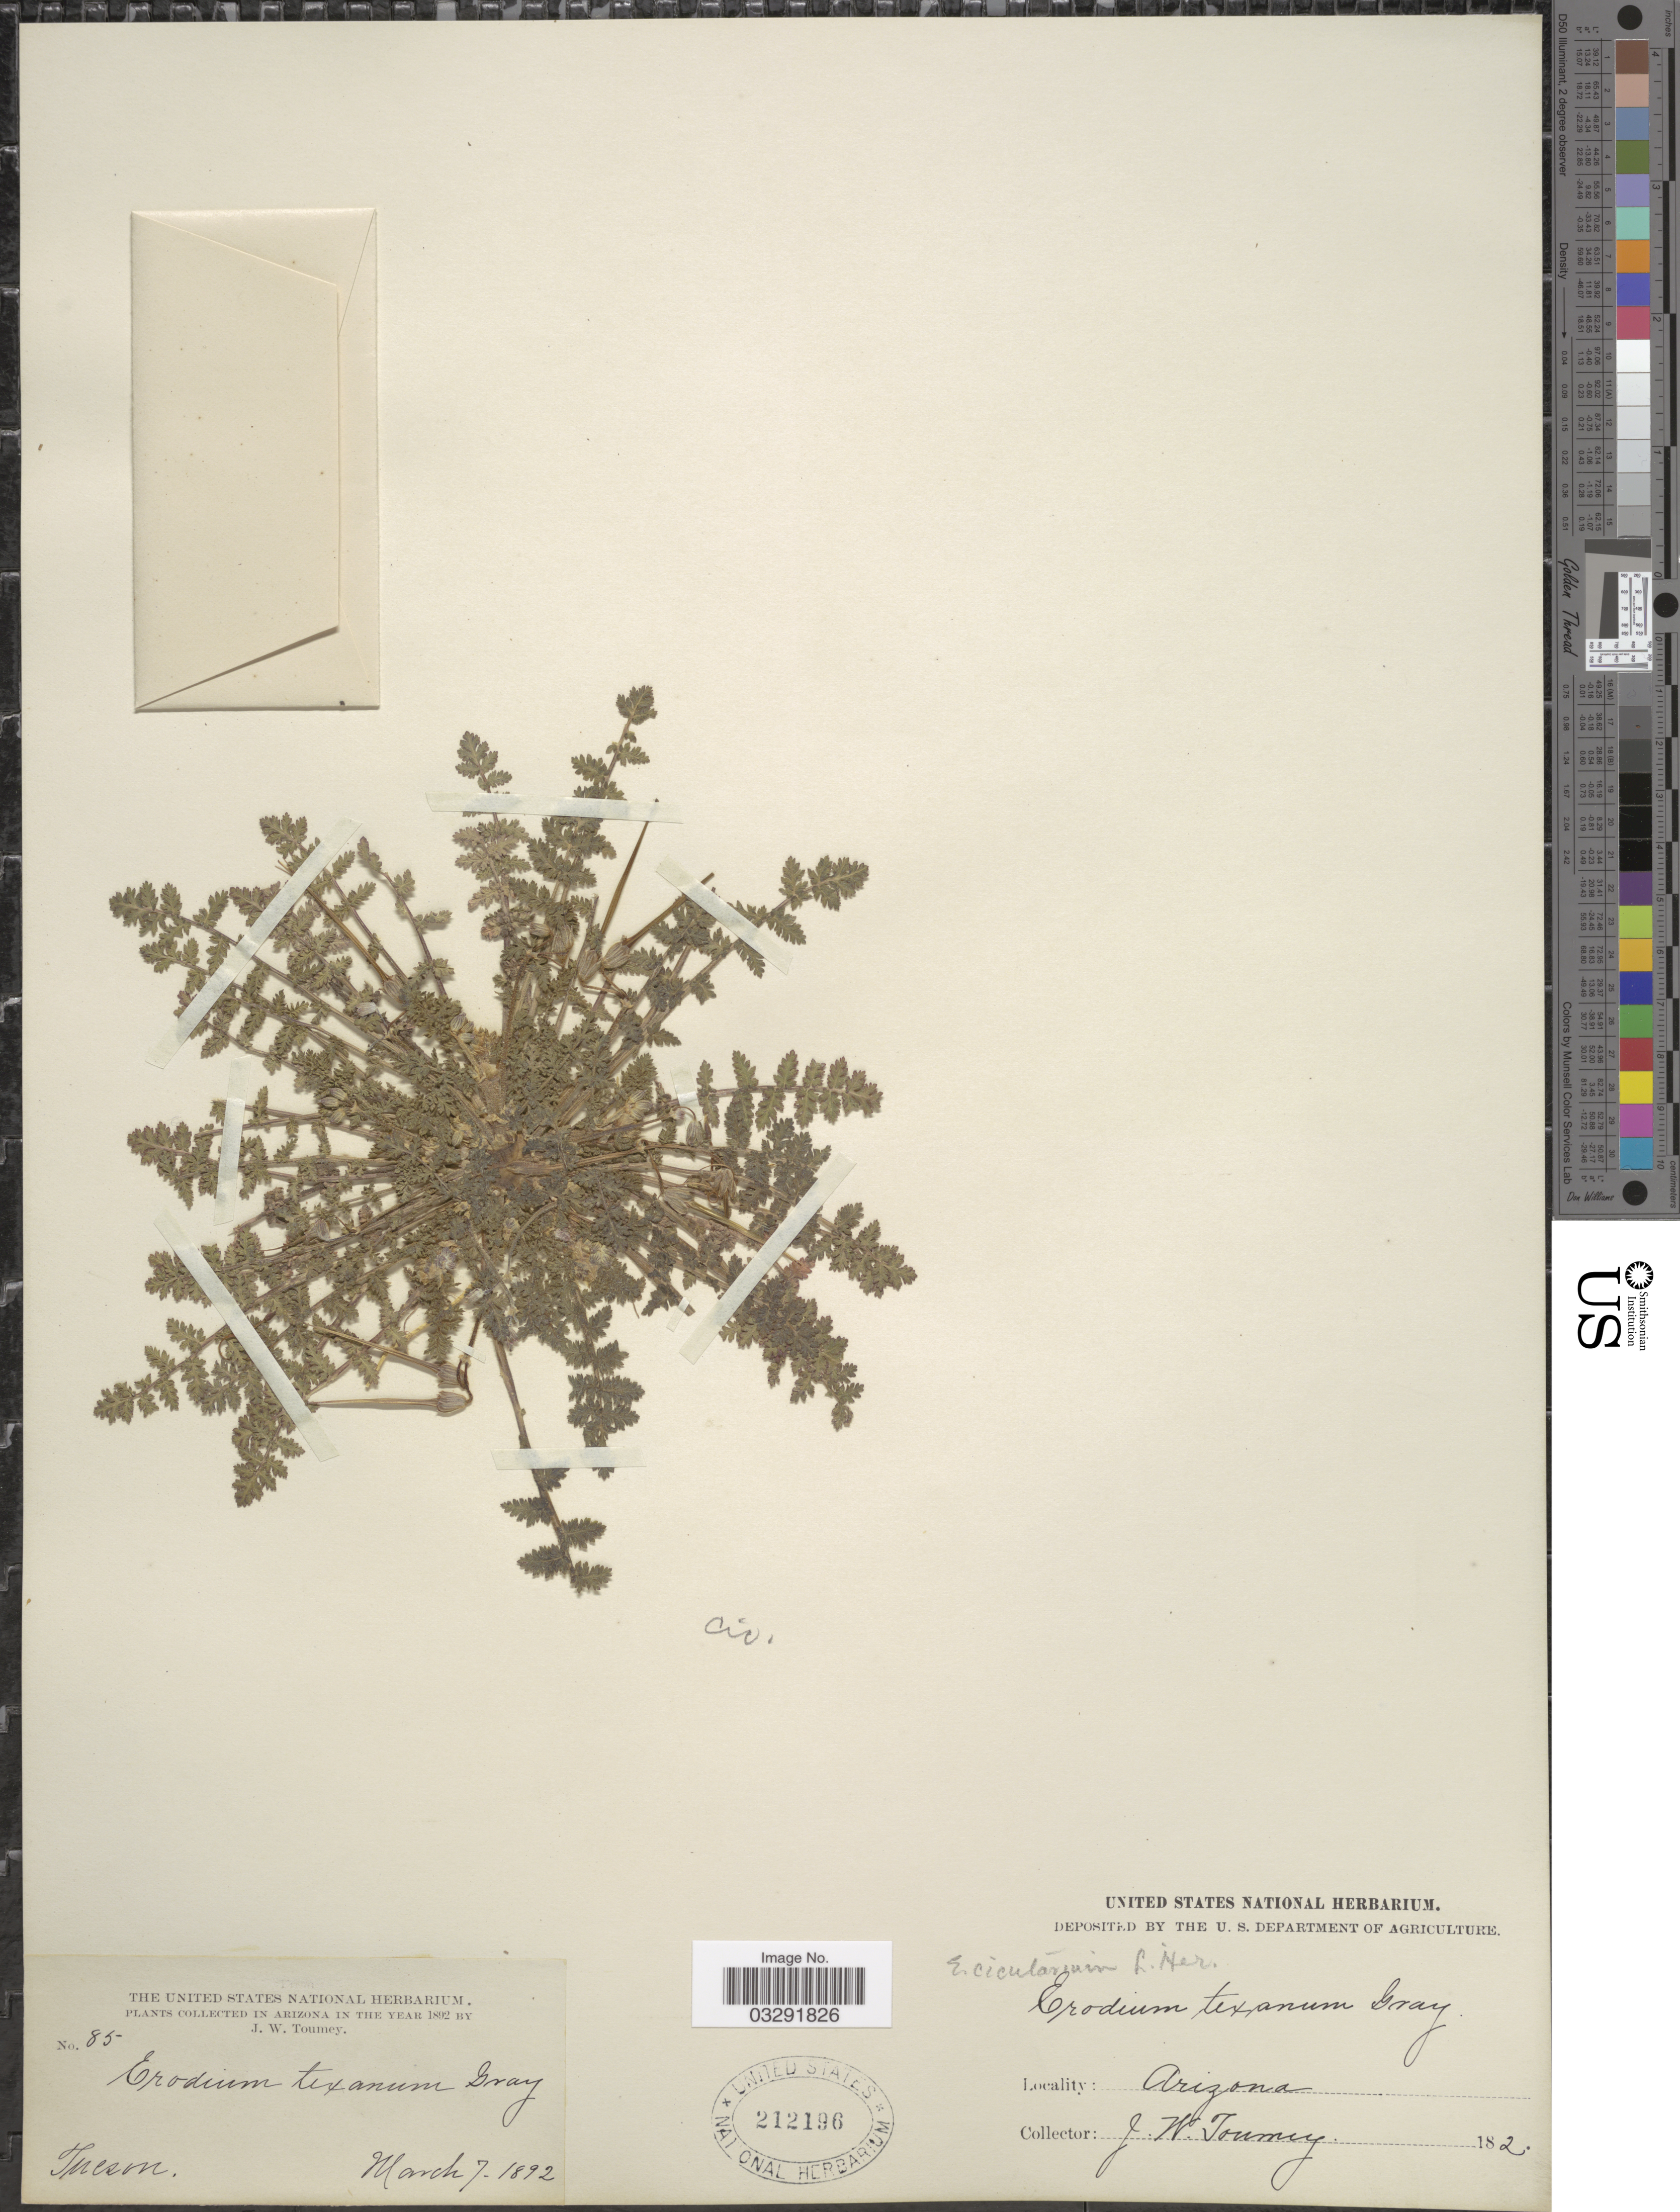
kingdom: Plantae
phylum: Tracheophyta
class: Magnoliopsida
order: Geraniales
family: Geraniaceae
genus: Erodium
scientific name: Erodium cicutarium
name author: (L.) L'Hér.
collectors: J. W. Toumey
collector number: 85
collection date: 1892-03-07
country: United States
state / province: Arizona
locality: Tucson.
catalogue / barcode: US 212196